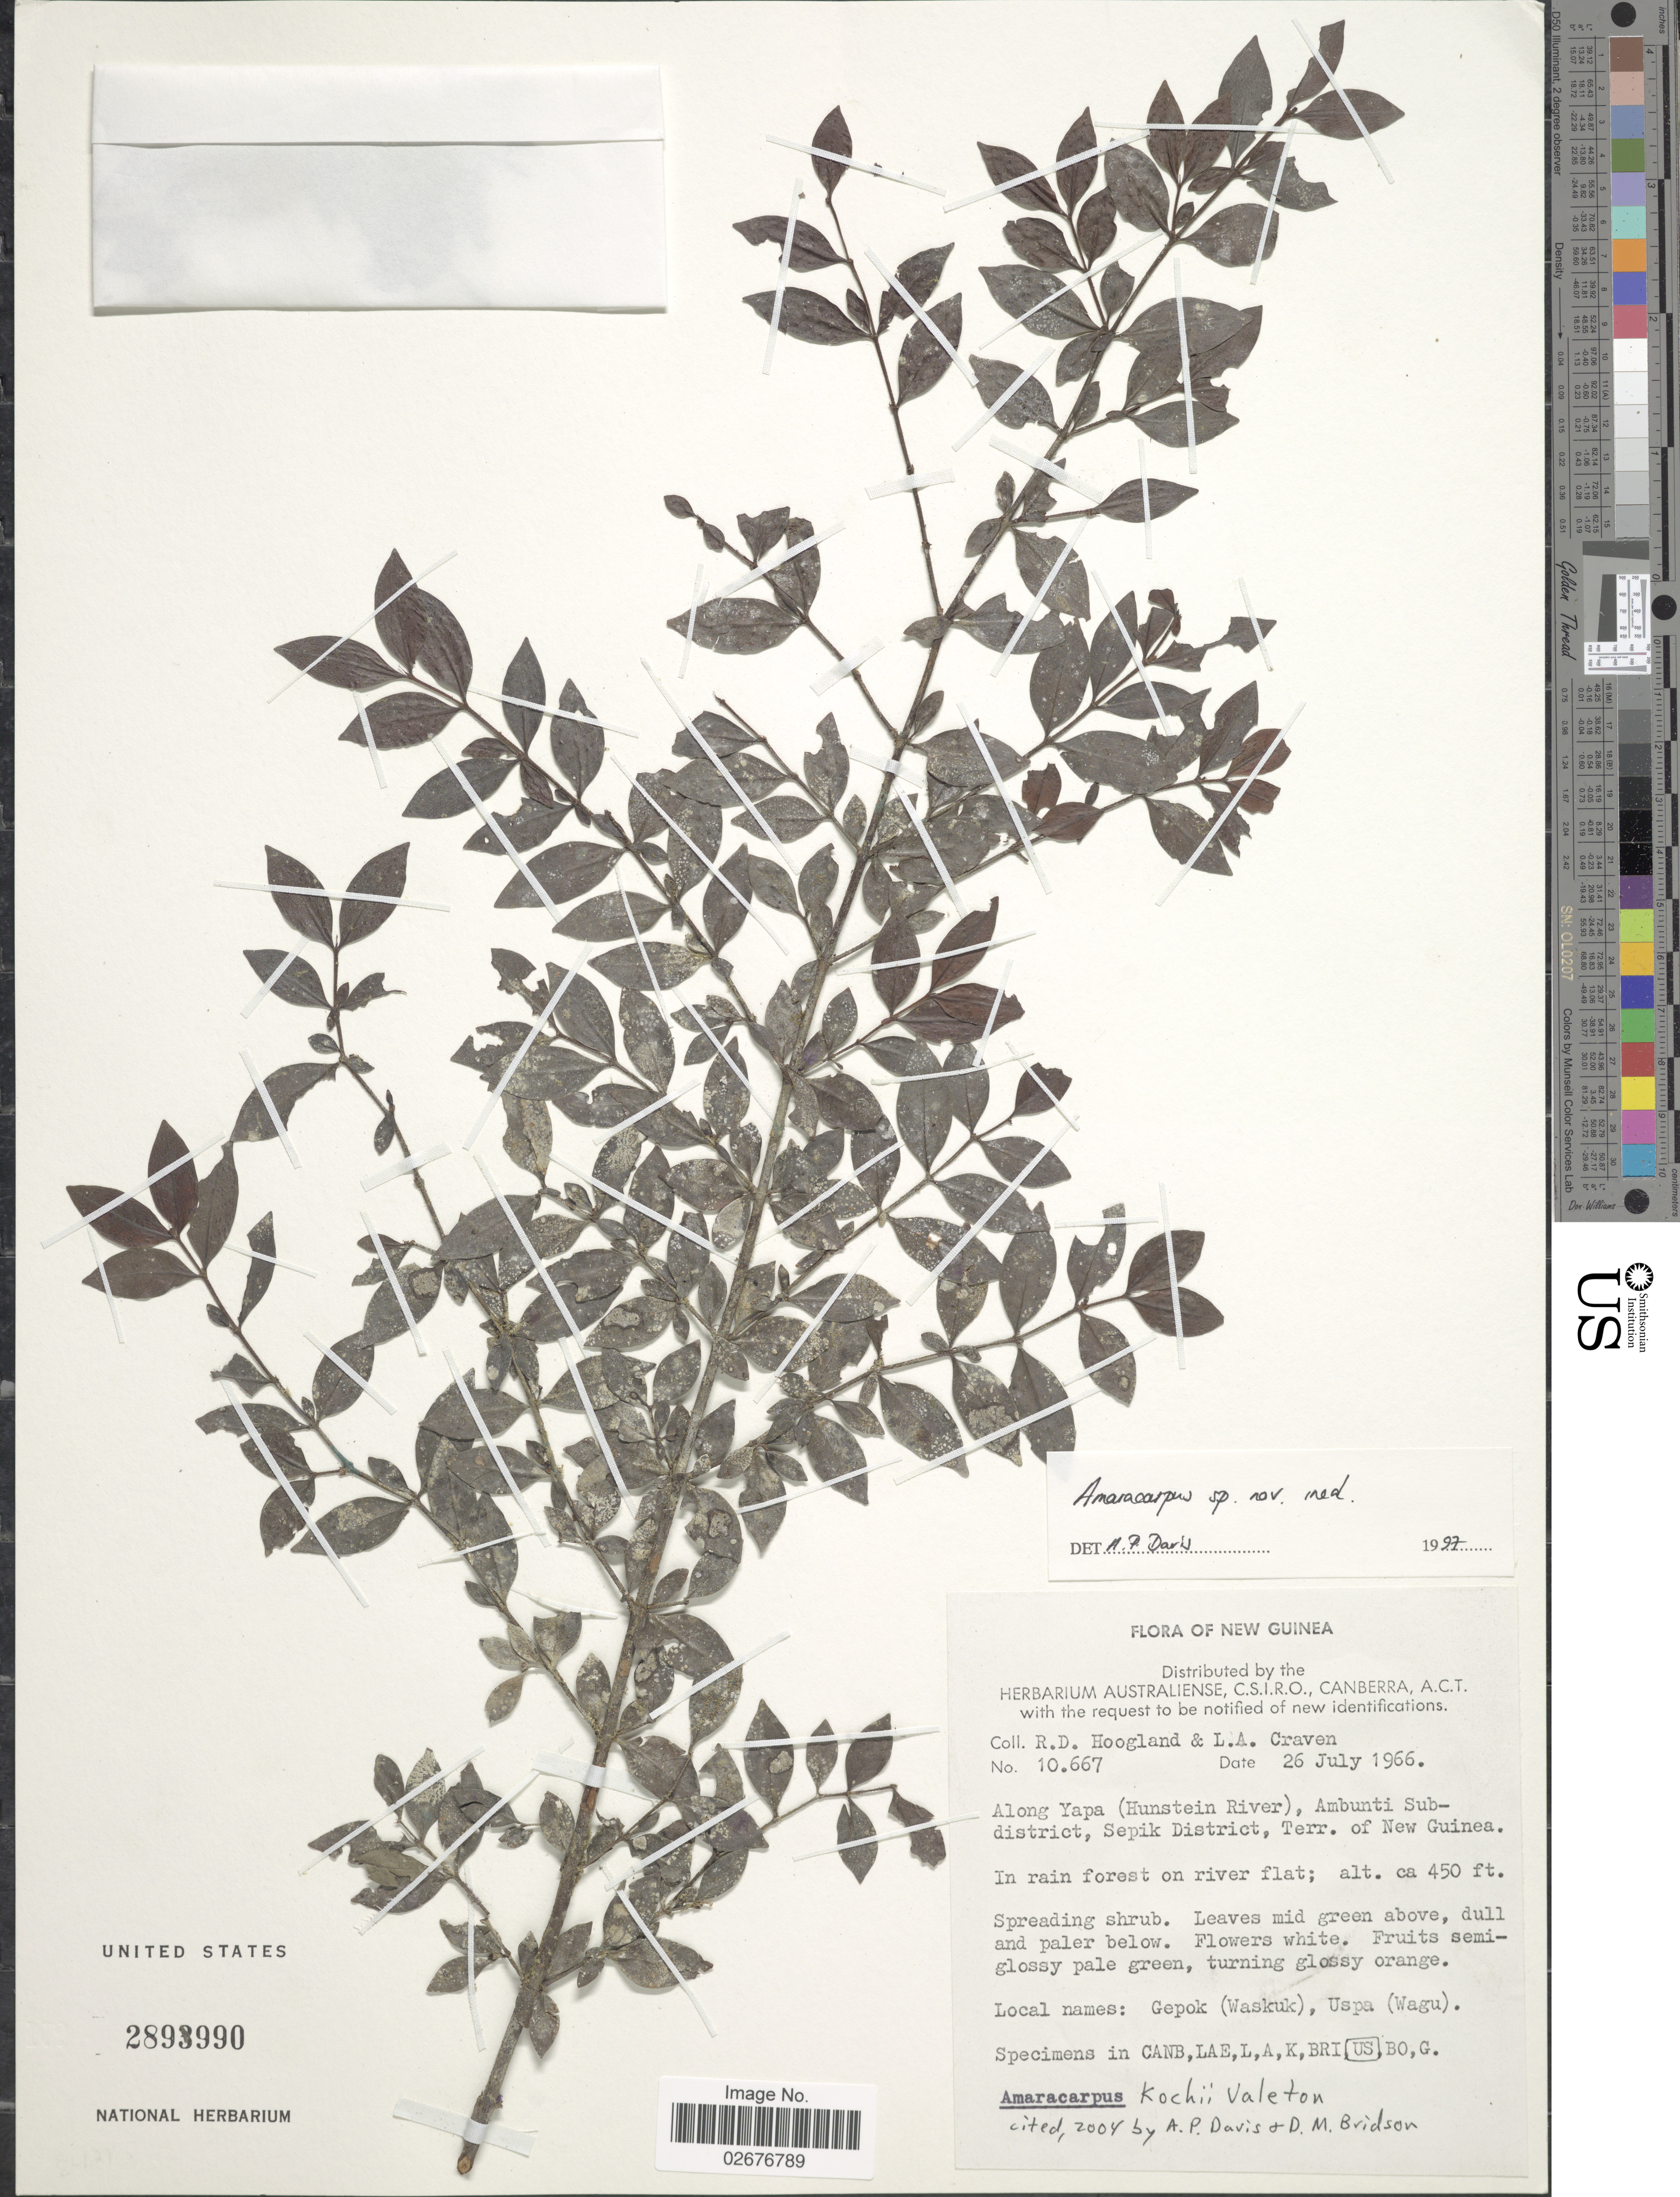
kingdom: Plantae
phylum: Tracheophyta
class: Magnoliopsida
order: Gentianales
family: Rubiaceae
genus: Amaracarpus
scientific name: Amaracarpus kochii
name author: Valeton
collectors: R. D. Hoogland & L. A. Craven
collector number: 10667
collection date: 1966-07-26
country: Papua New Guinea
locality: New Guina, along Yapa (Hunstein River), Ambunti Subdistrict, Sepik District, Terr. of New Guinea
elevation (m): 137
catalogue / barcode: US 2893990